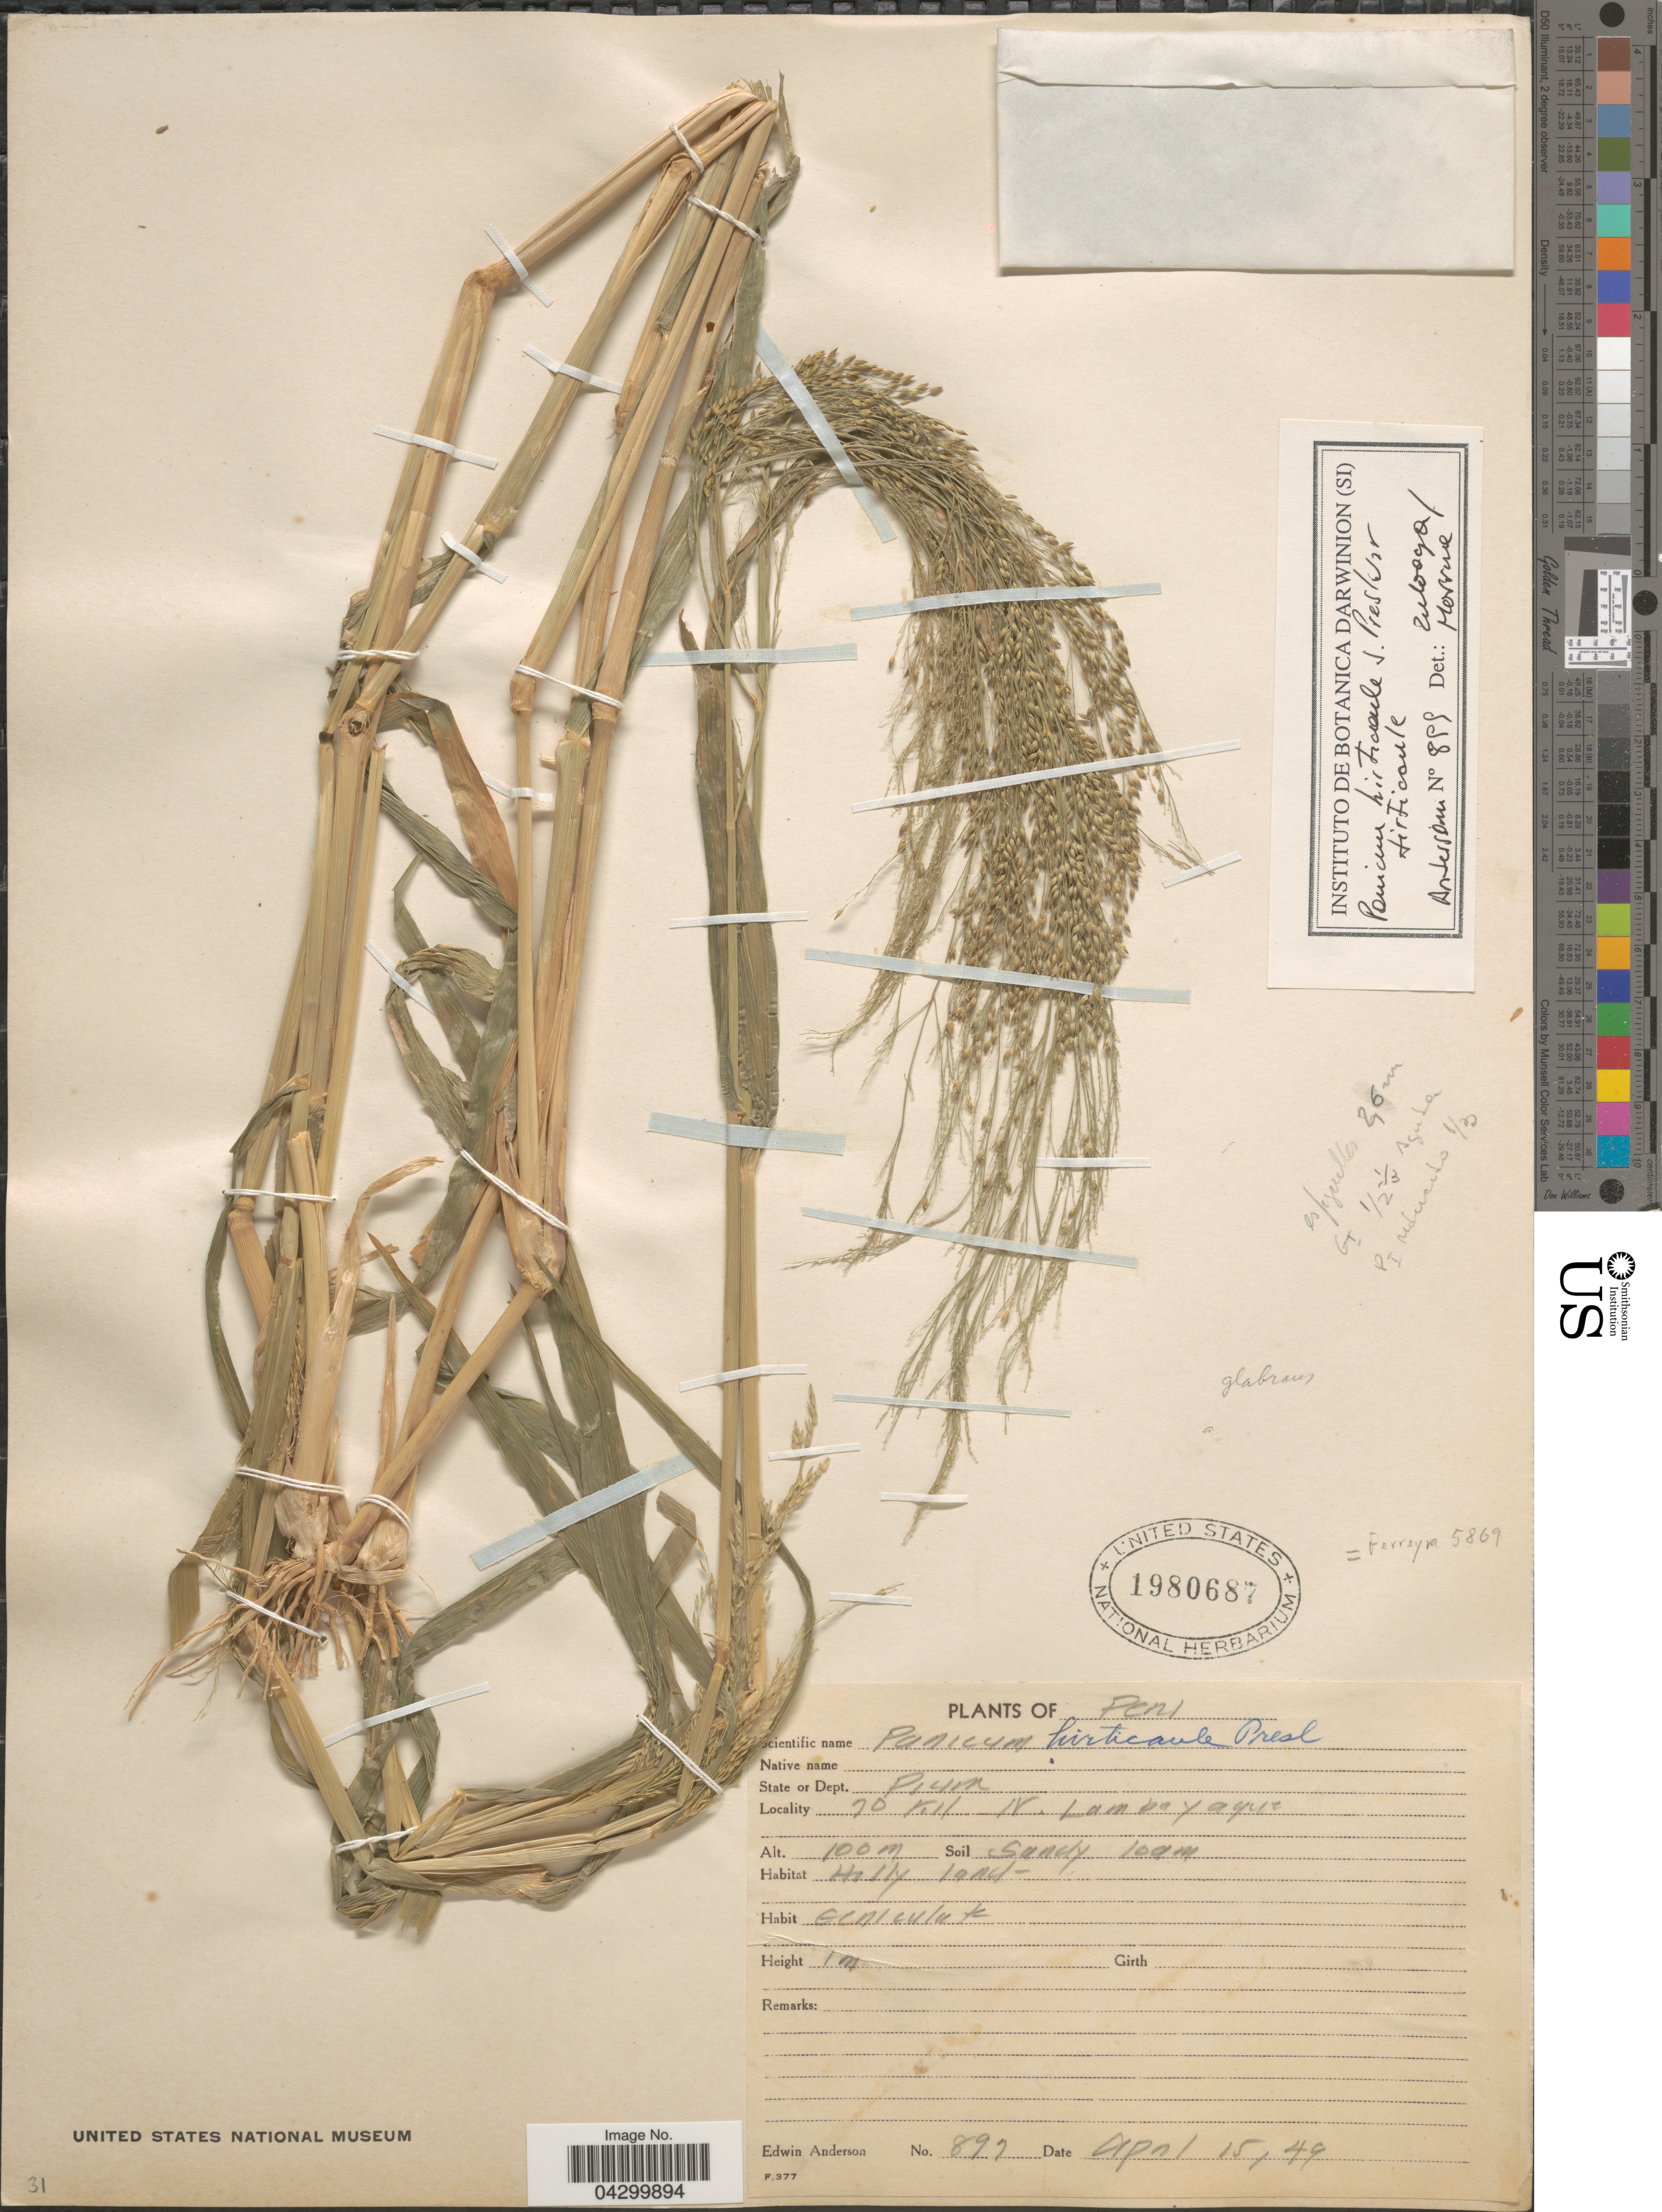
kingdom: Plantae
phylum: Tracheophyta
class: Liliopsida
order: Poales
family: Poaceae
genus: Panicum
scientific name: Panicum hirticaule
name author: J. Presl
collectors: E. Anderson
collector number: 899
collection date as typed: Transcribed d/m/y: 15/4/49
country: Peru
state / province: Piura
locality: State or Dept. Piura. 70 km N. Lambayeque.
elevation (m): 100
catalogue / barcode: US 1980687